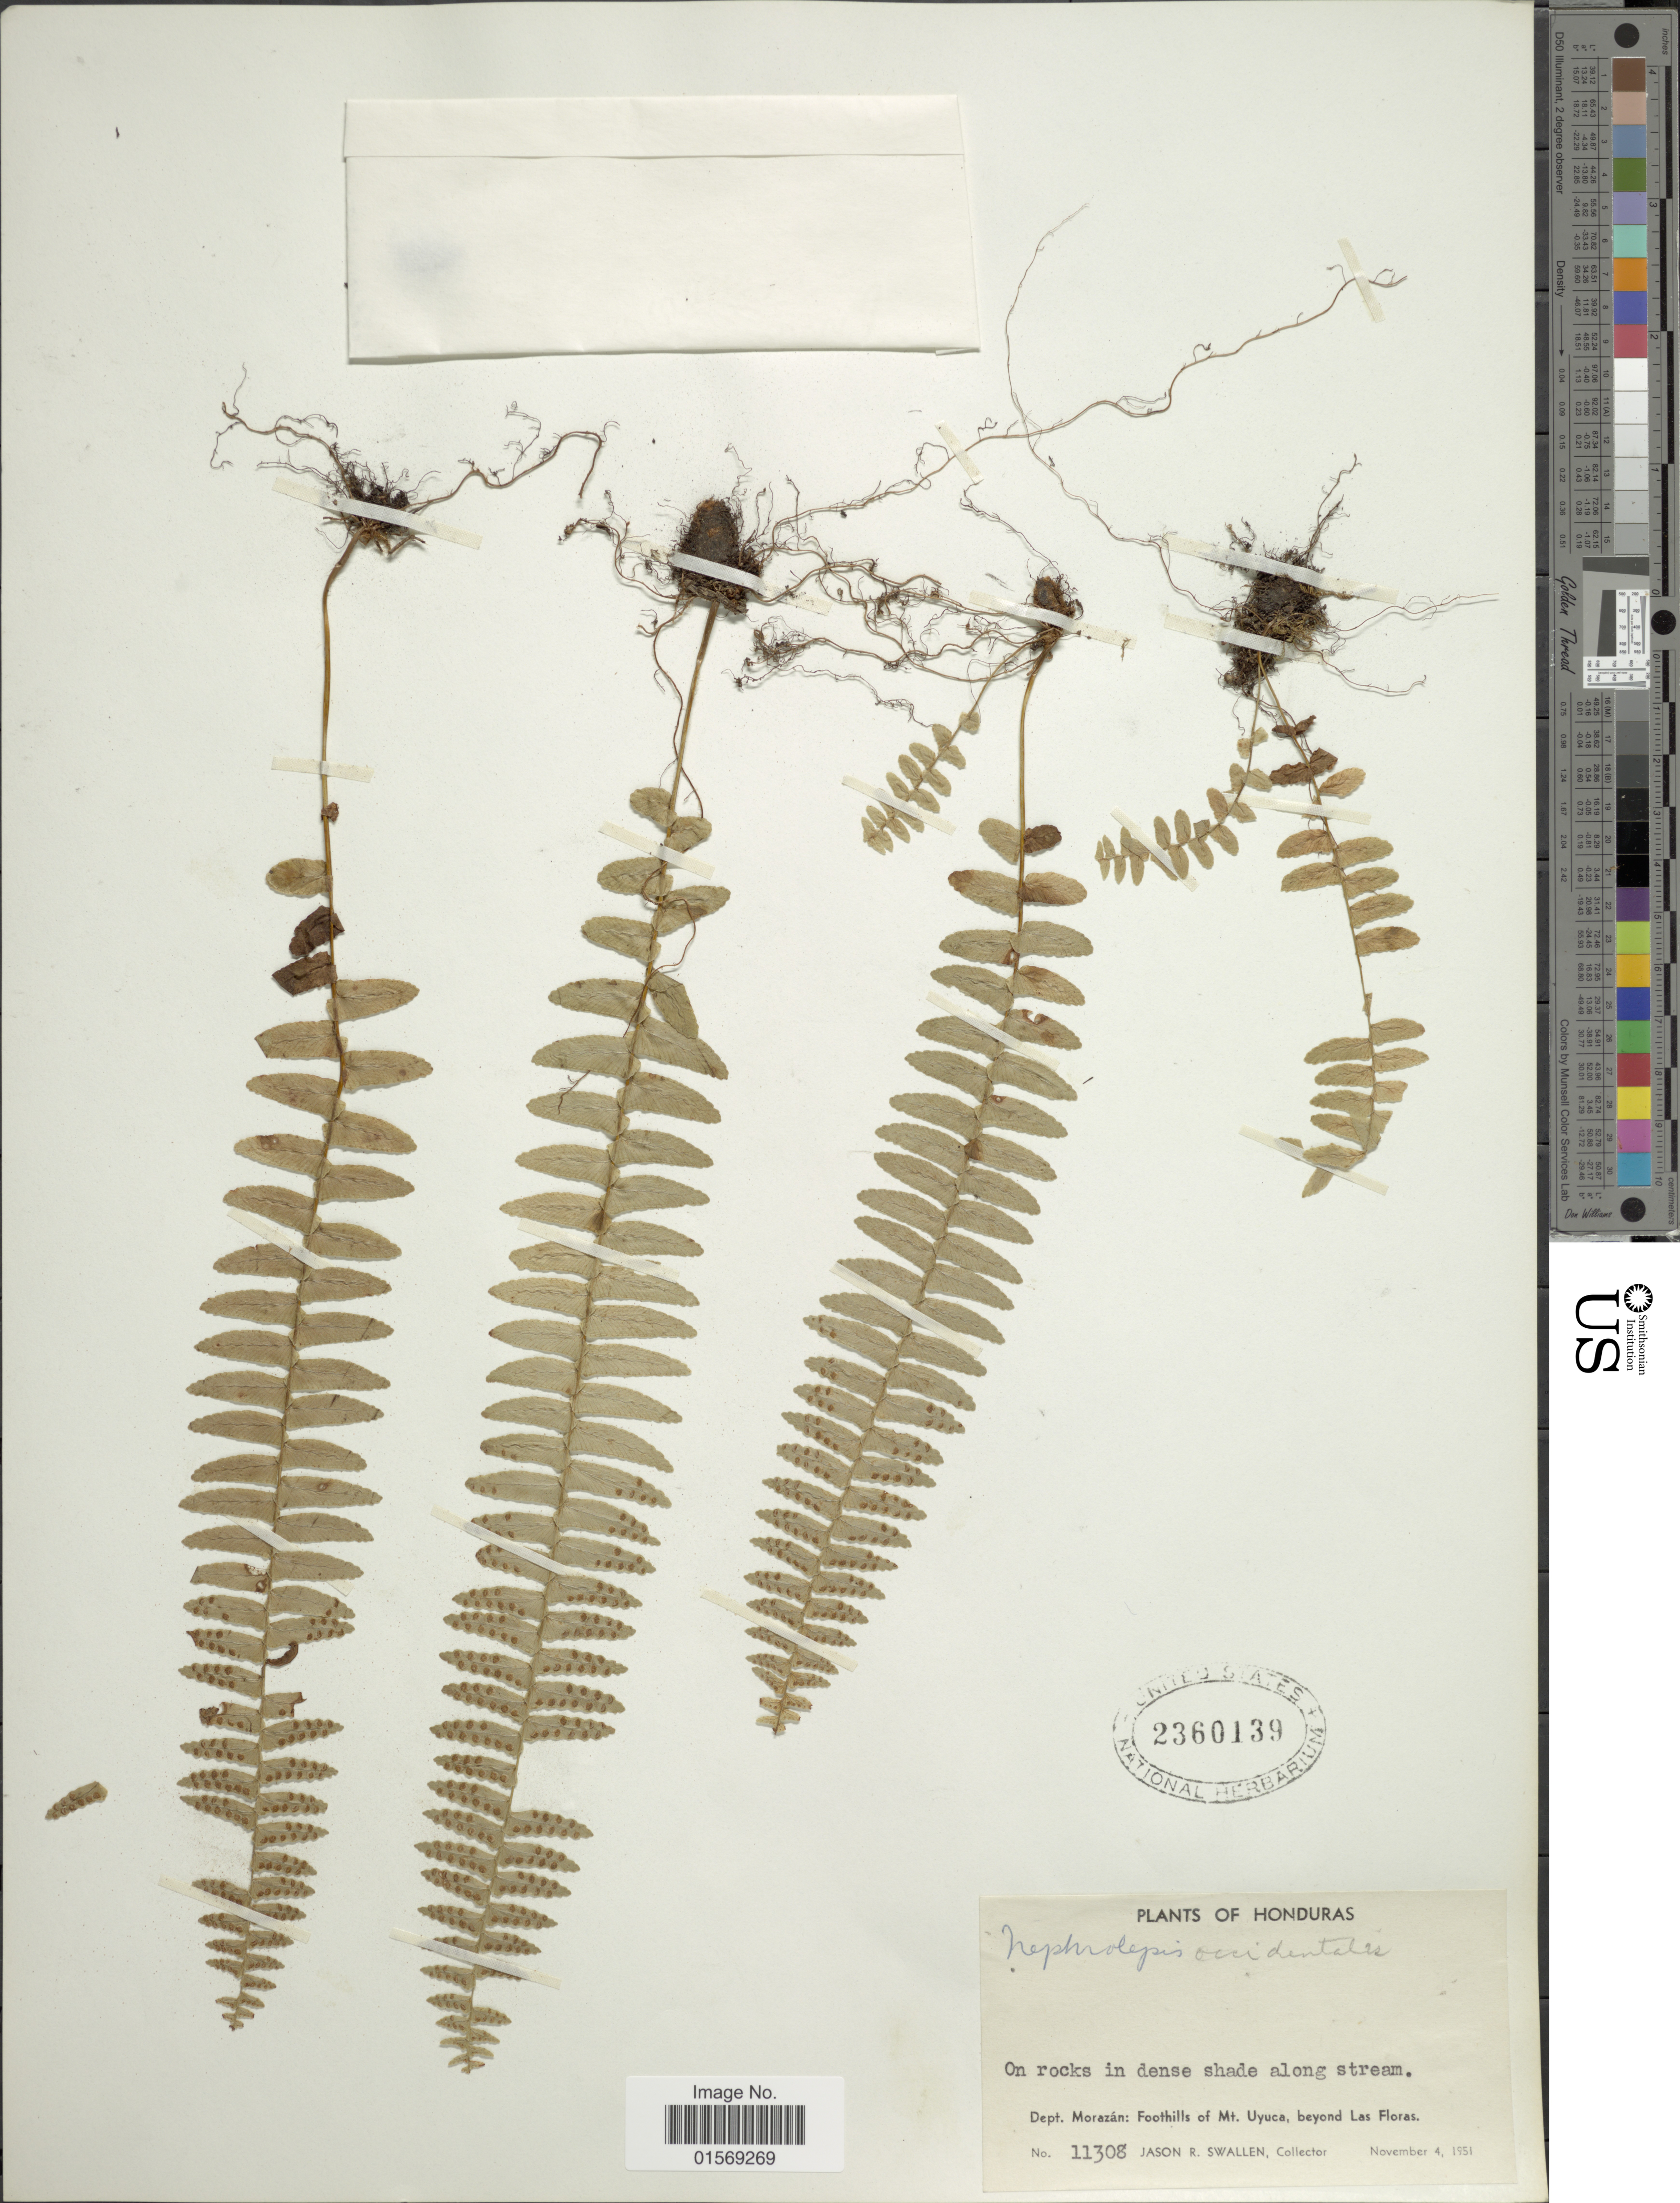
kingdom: Plantae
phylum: Tracheophyta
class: Polypodiopsida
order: Polypodiales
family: Nephrolepidaceae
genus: Nephrolepis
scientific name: Nephrolepis undulata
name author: J. Sm.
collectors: J. R. Swallen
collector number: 11308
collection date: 1951-11-04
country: Honduras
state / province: Fco. Morazán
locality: Honduras, Dept. Morazan: Foothills of Mt. Uyuca, beyond Las Floras.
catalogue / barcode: US 2360139